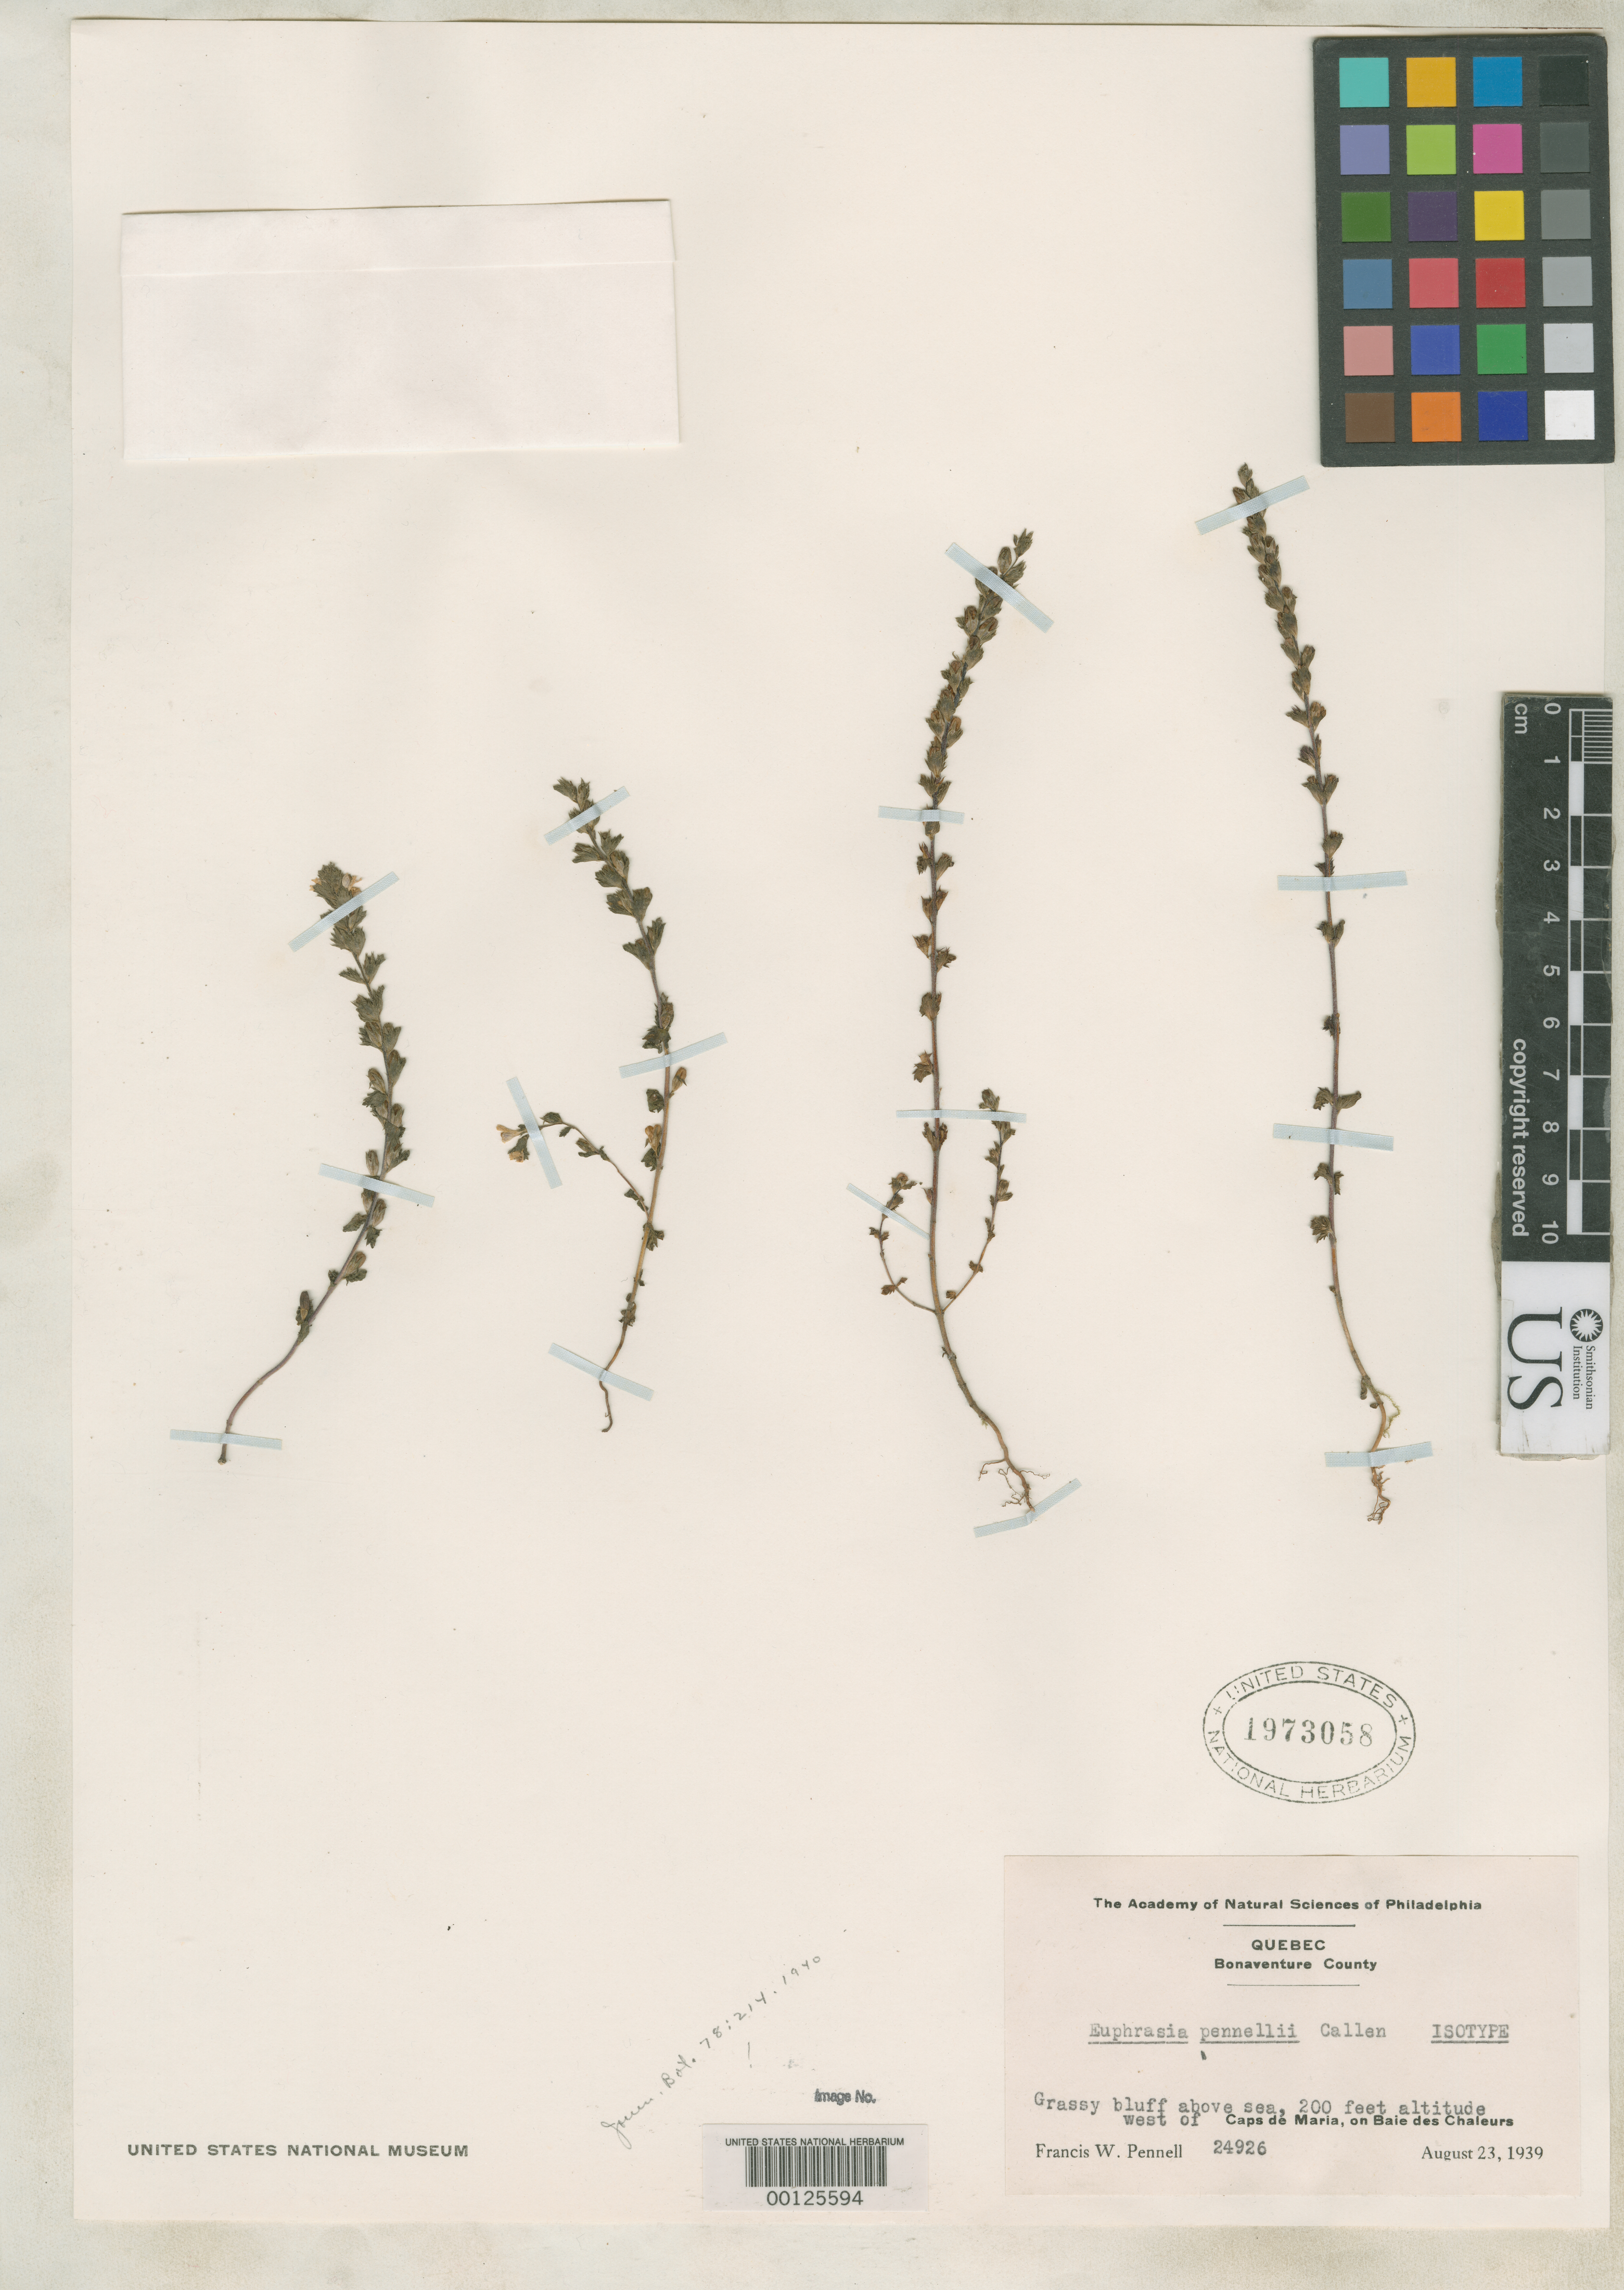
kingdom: Plantae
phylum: Tracheophyta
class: Magnoliopsida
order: Lamiales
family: Orobanchaceae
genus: Euphrasia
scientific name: Euphrasia pennellii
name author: Callen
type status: Isotype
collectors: F. W. Pennell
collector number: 24926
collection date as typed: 23 Aug 1939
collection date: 1939-08-23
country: Canada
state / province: Quebec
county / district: Bonaventure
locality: Caps de Maria.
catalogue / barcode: US 1973058